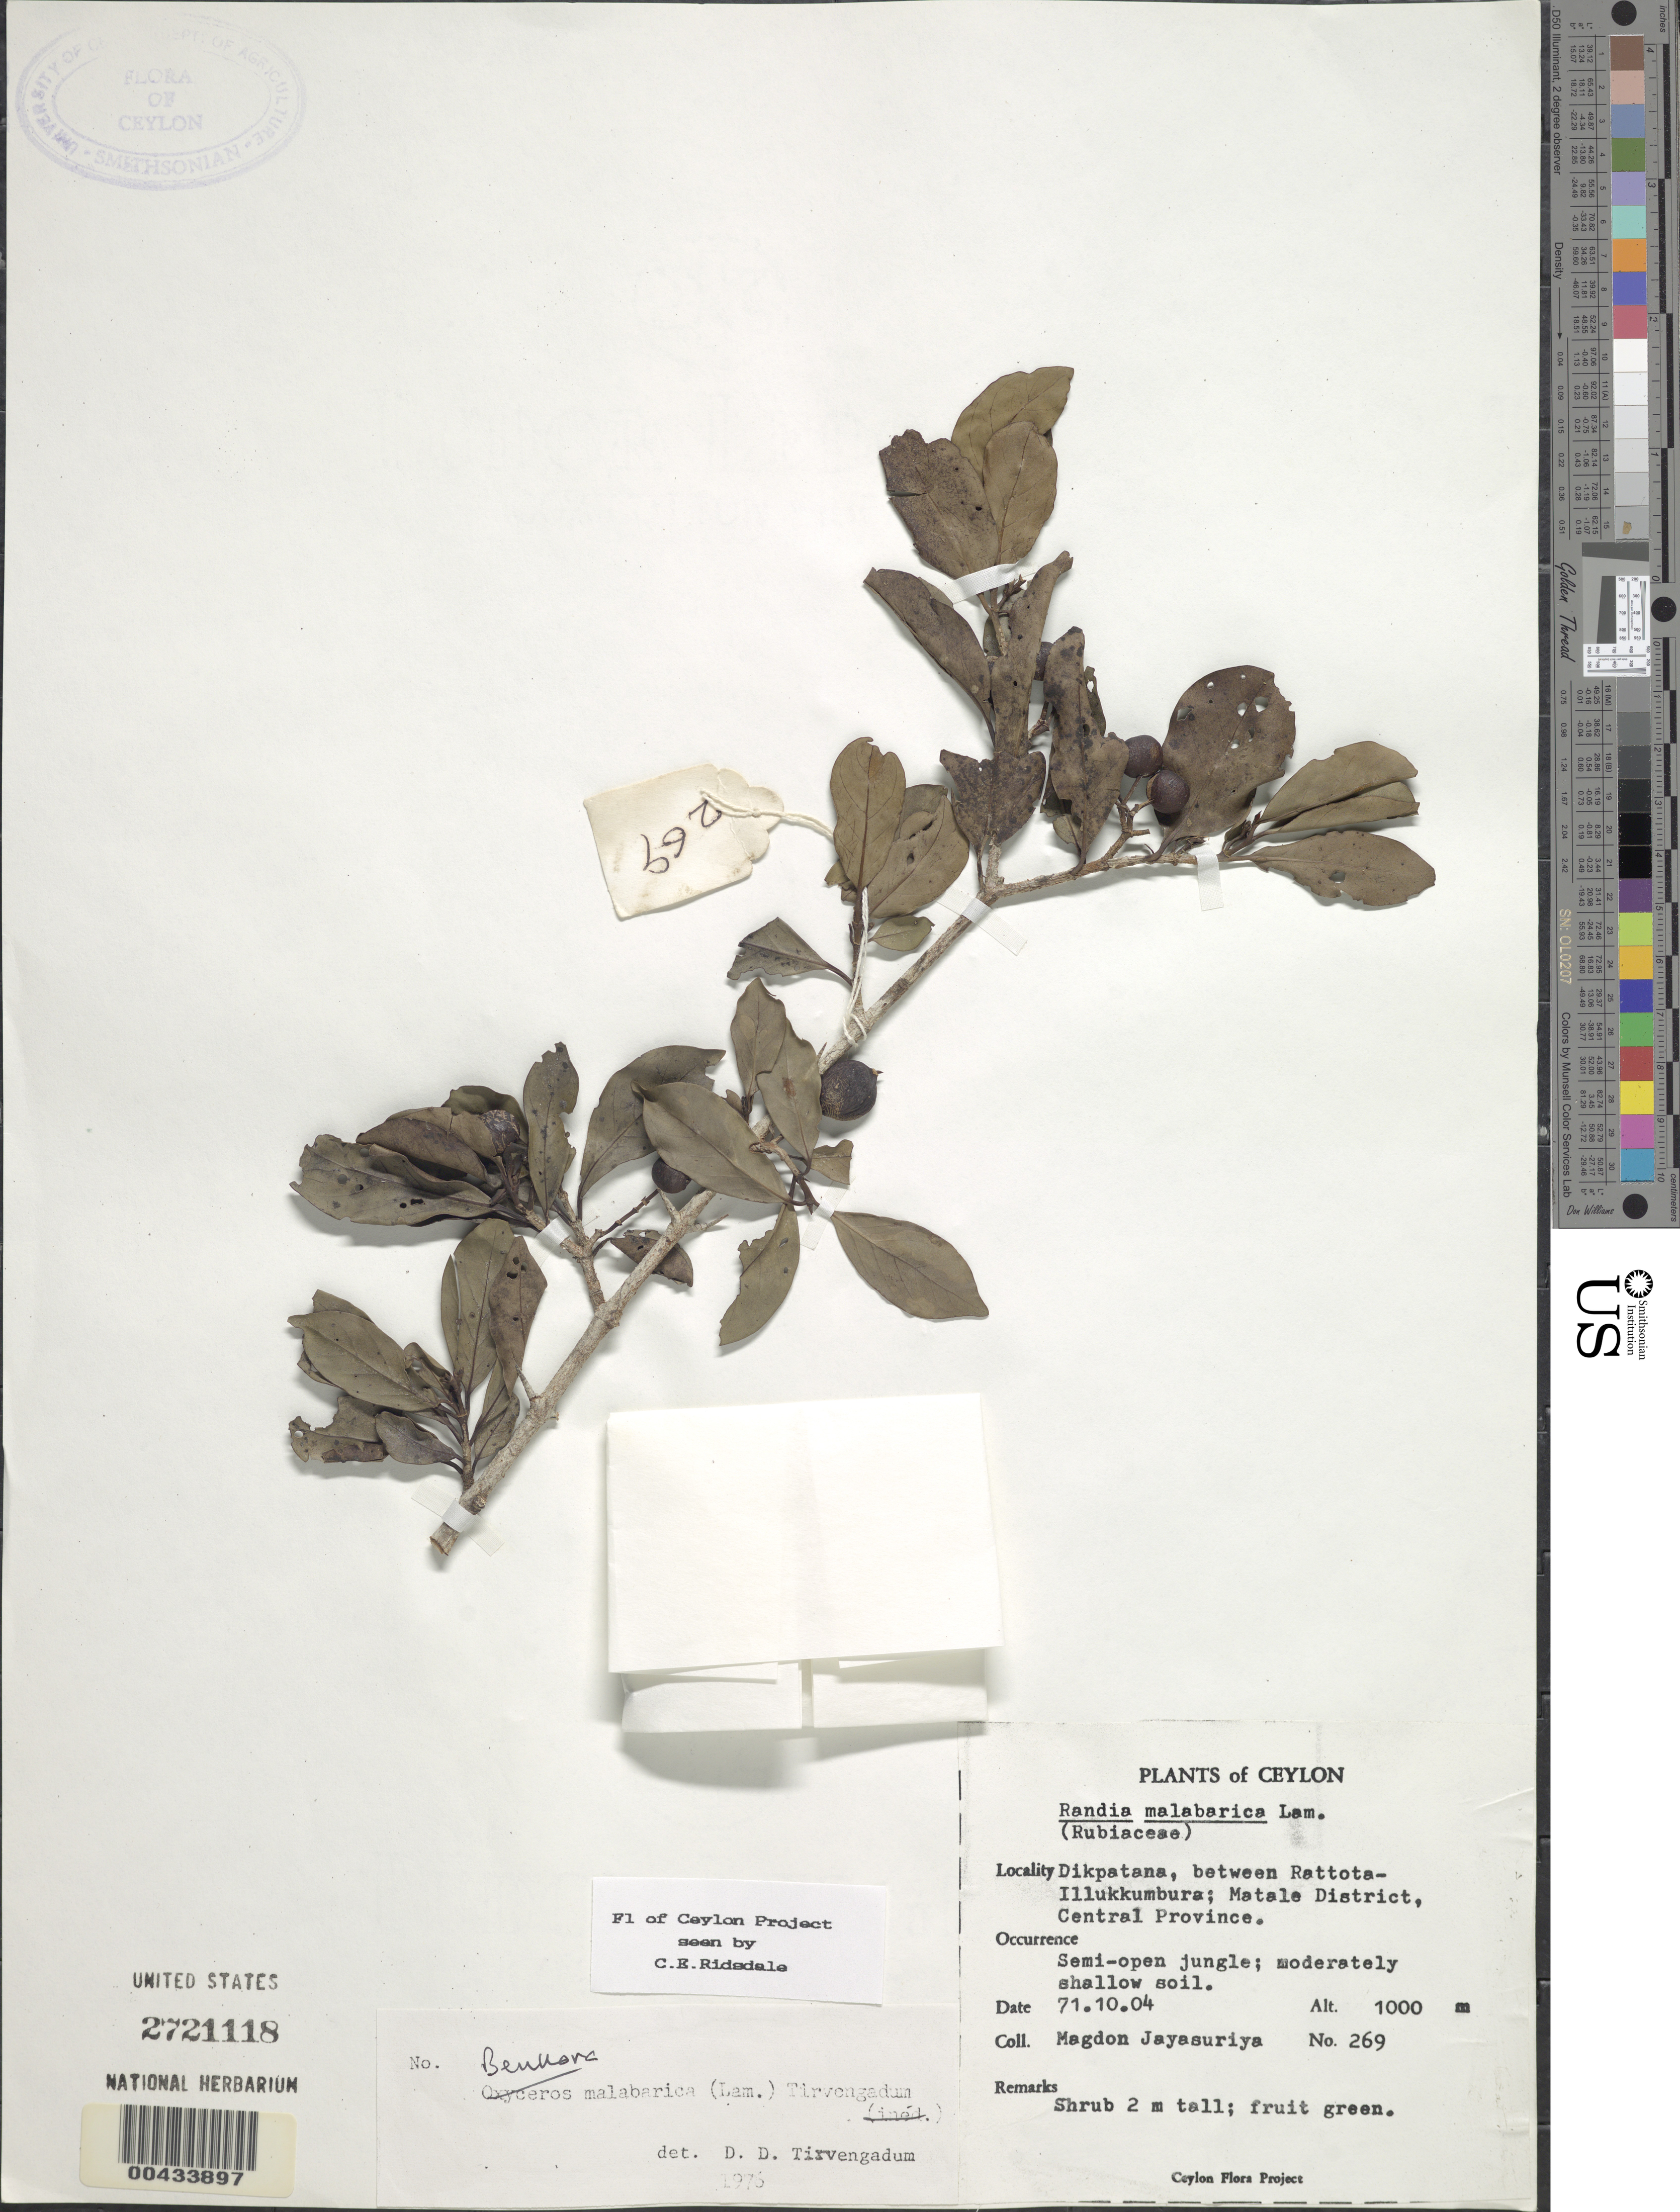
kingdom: Plantae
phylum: Tracheophyta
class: Magnoliopsida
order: Gentianales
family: Rubiaceae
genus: Benkara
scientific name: Benkara malabarica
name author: (Lam.) Tirveng.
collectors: A. H. Jayasuriya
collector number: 269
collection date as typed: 04 Oct 1971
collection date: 1971-10-04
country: Sri Lanka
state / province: Central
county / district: Matale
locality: Dikpatana, between Rattota and Illukkumbura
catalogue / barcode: US 2721118